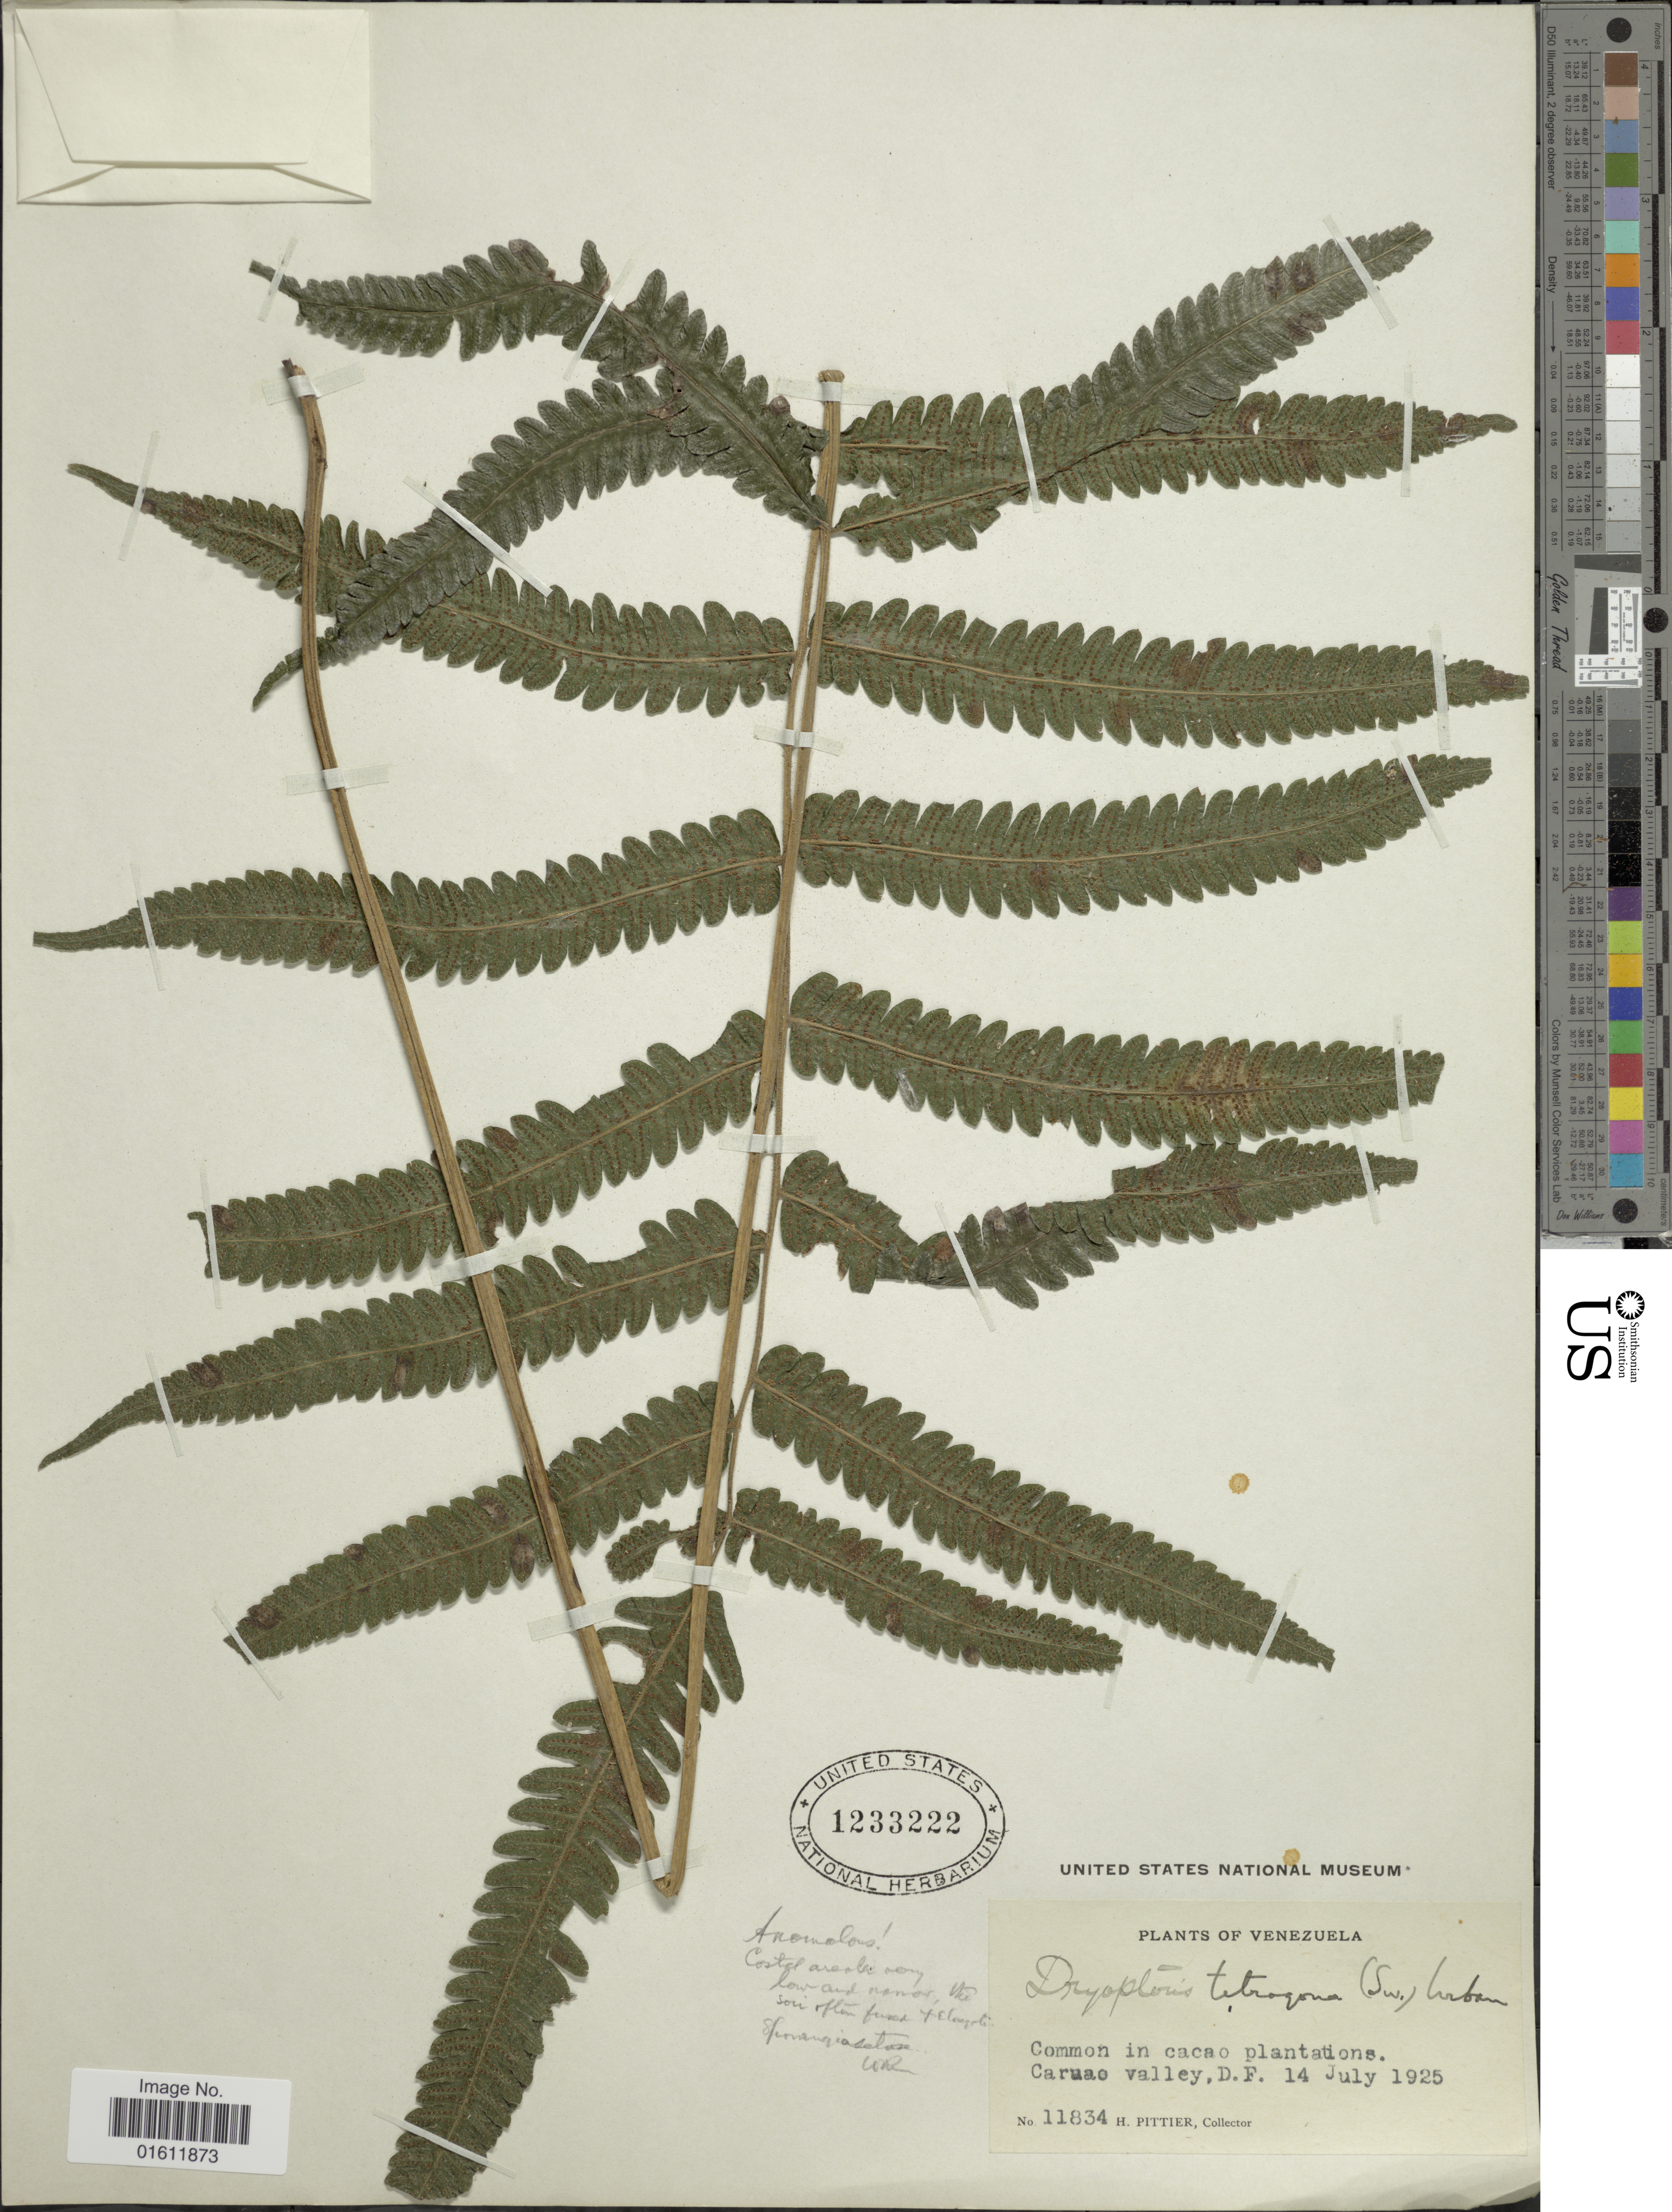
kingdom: Plantae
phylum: Tracheophyta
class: Polypodiopsida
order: Polypodiales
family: Thelypteridaceae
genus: Goniopteris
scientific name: Goniopteris tetragona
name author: (C. Presl) Sw.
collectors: H. F. Pittier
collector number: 11834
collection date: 1925-07-14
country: Venezuela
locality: Common in cacao plantations, Caruao valley, D.F.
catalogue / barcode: US 1233222